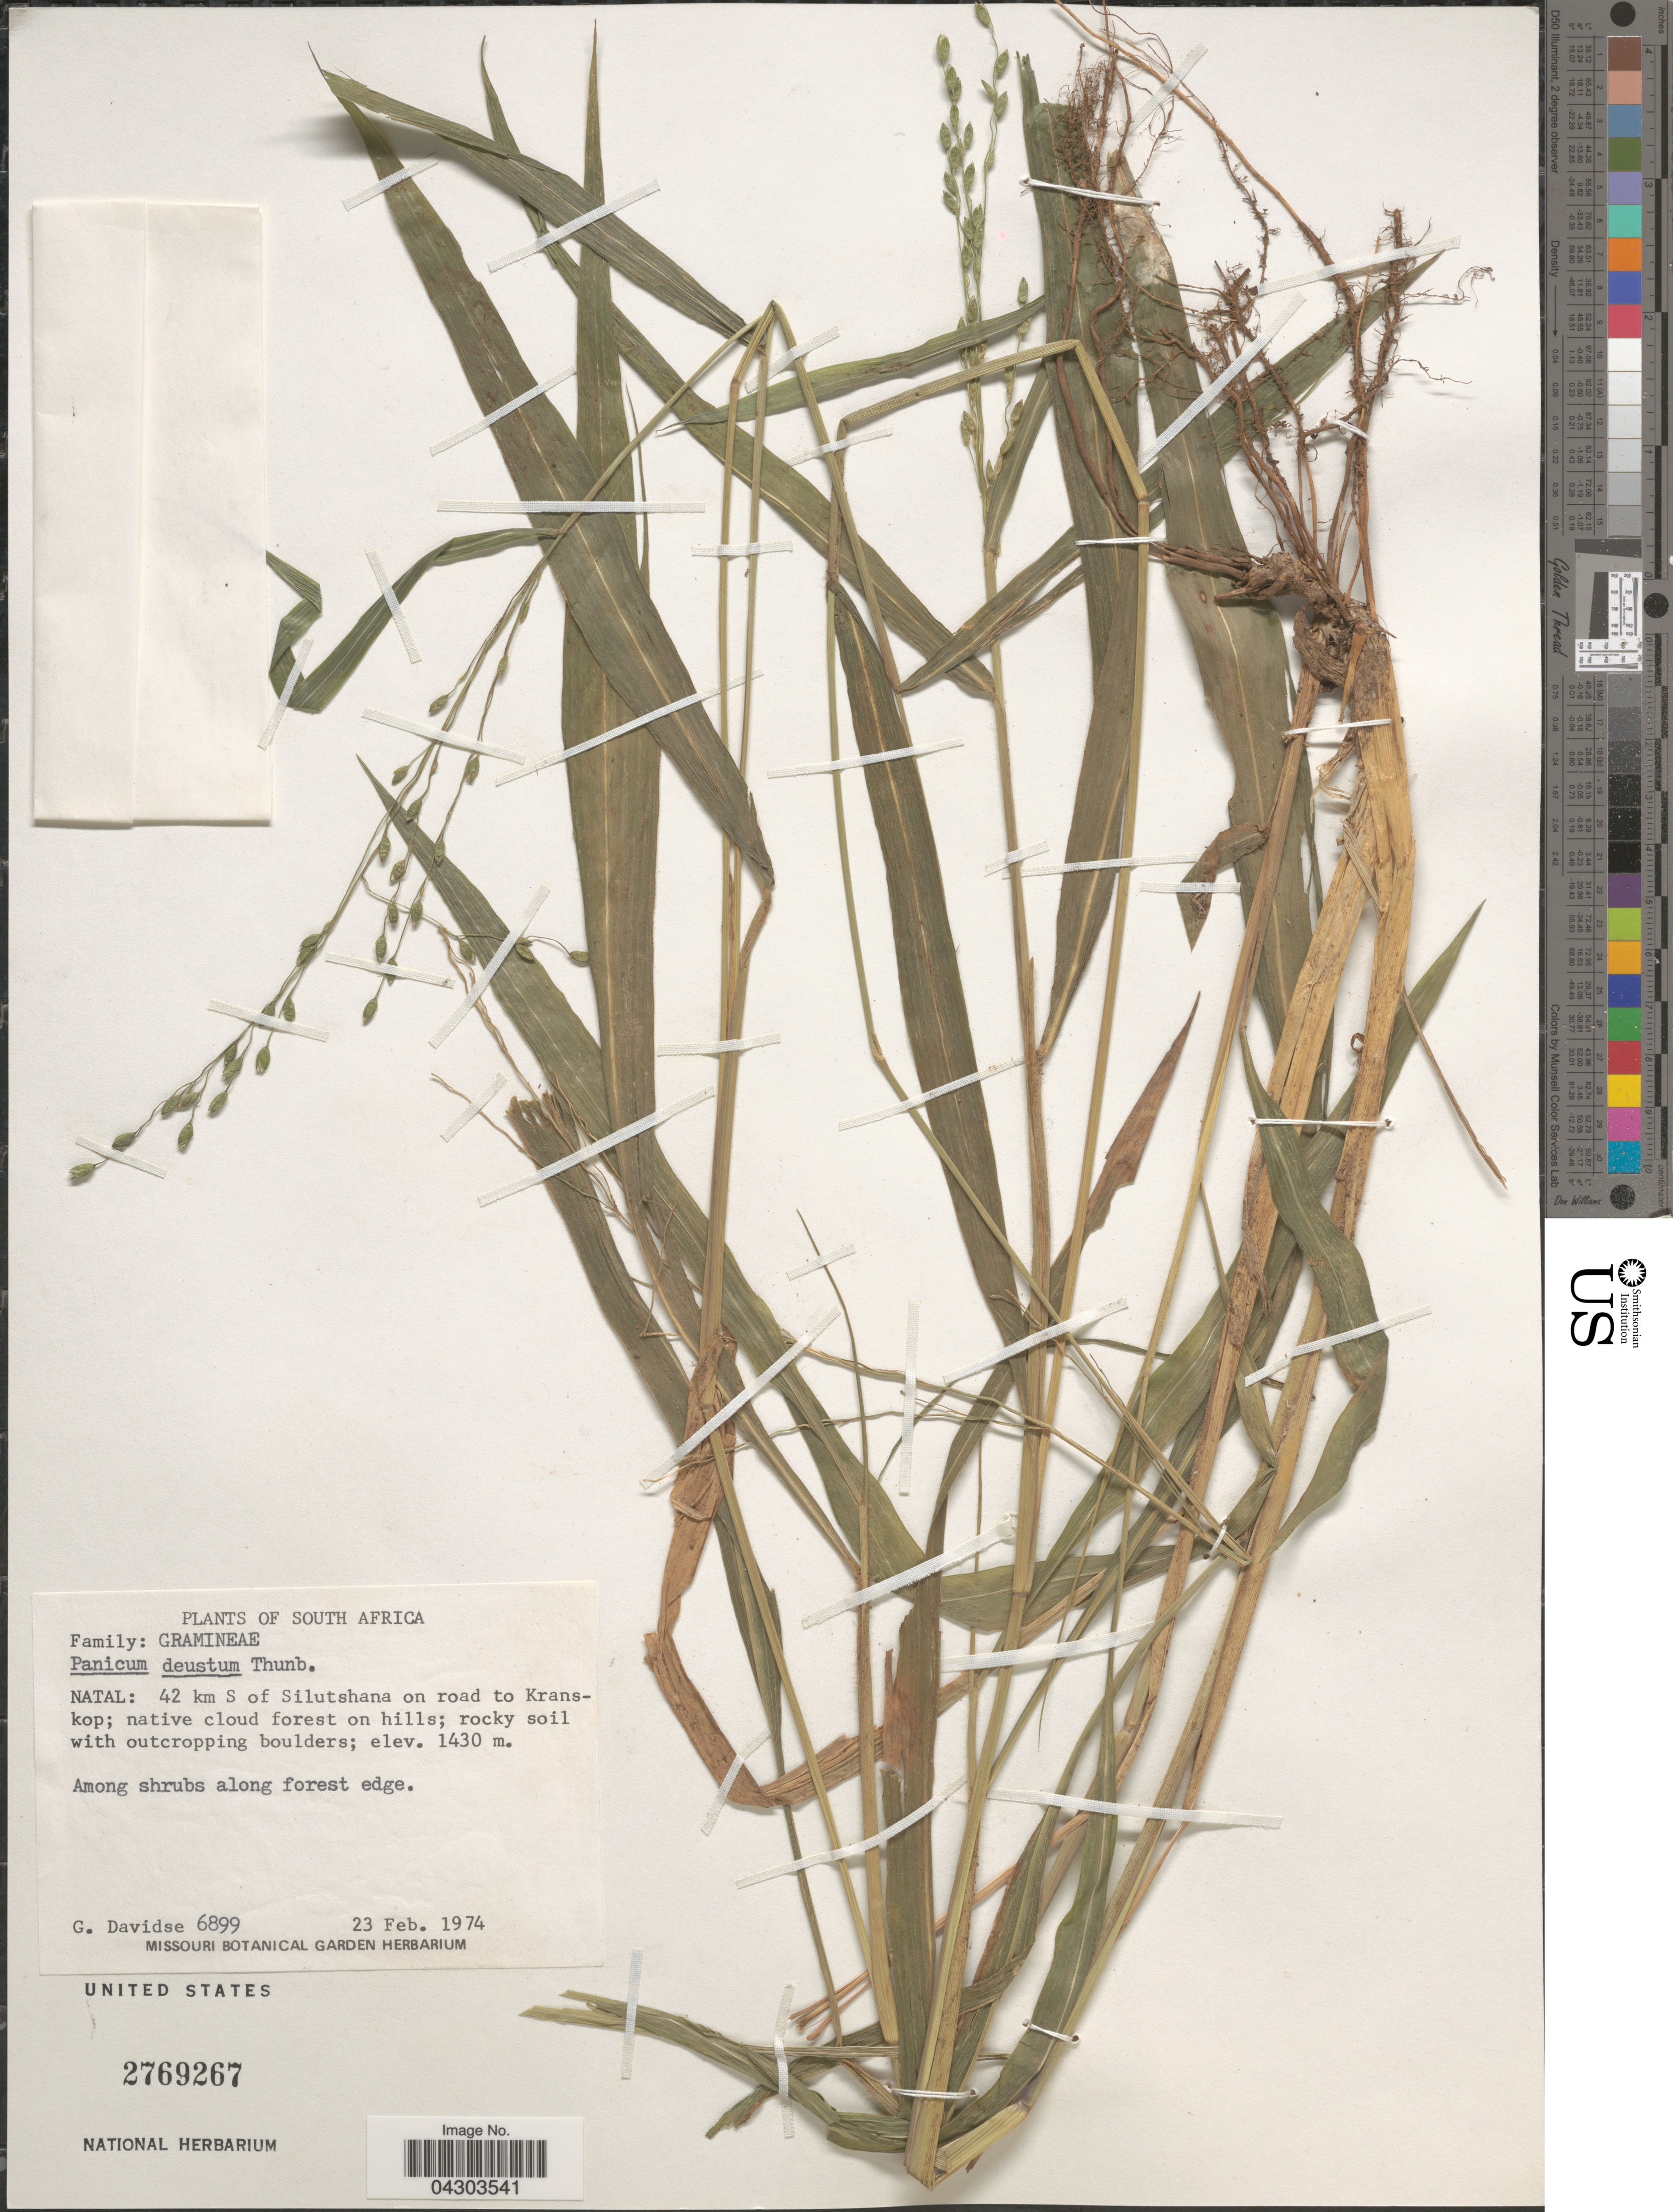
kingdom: Plantae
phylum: Tracheophyta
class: Liliopsida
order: Poales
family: Poaceae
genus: Panicum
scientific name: Panicum deustum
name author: Thunb.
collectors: G. Davidse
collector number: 6899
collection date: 1974-02-23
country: South Africa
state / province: KwaZulu-Natal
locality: Natal: 42 km S of Silutshana on road to Kranskop; native cloud forest on hills; rocky soil with outcropping boulders.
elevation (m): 1430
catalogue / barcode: US 2769267